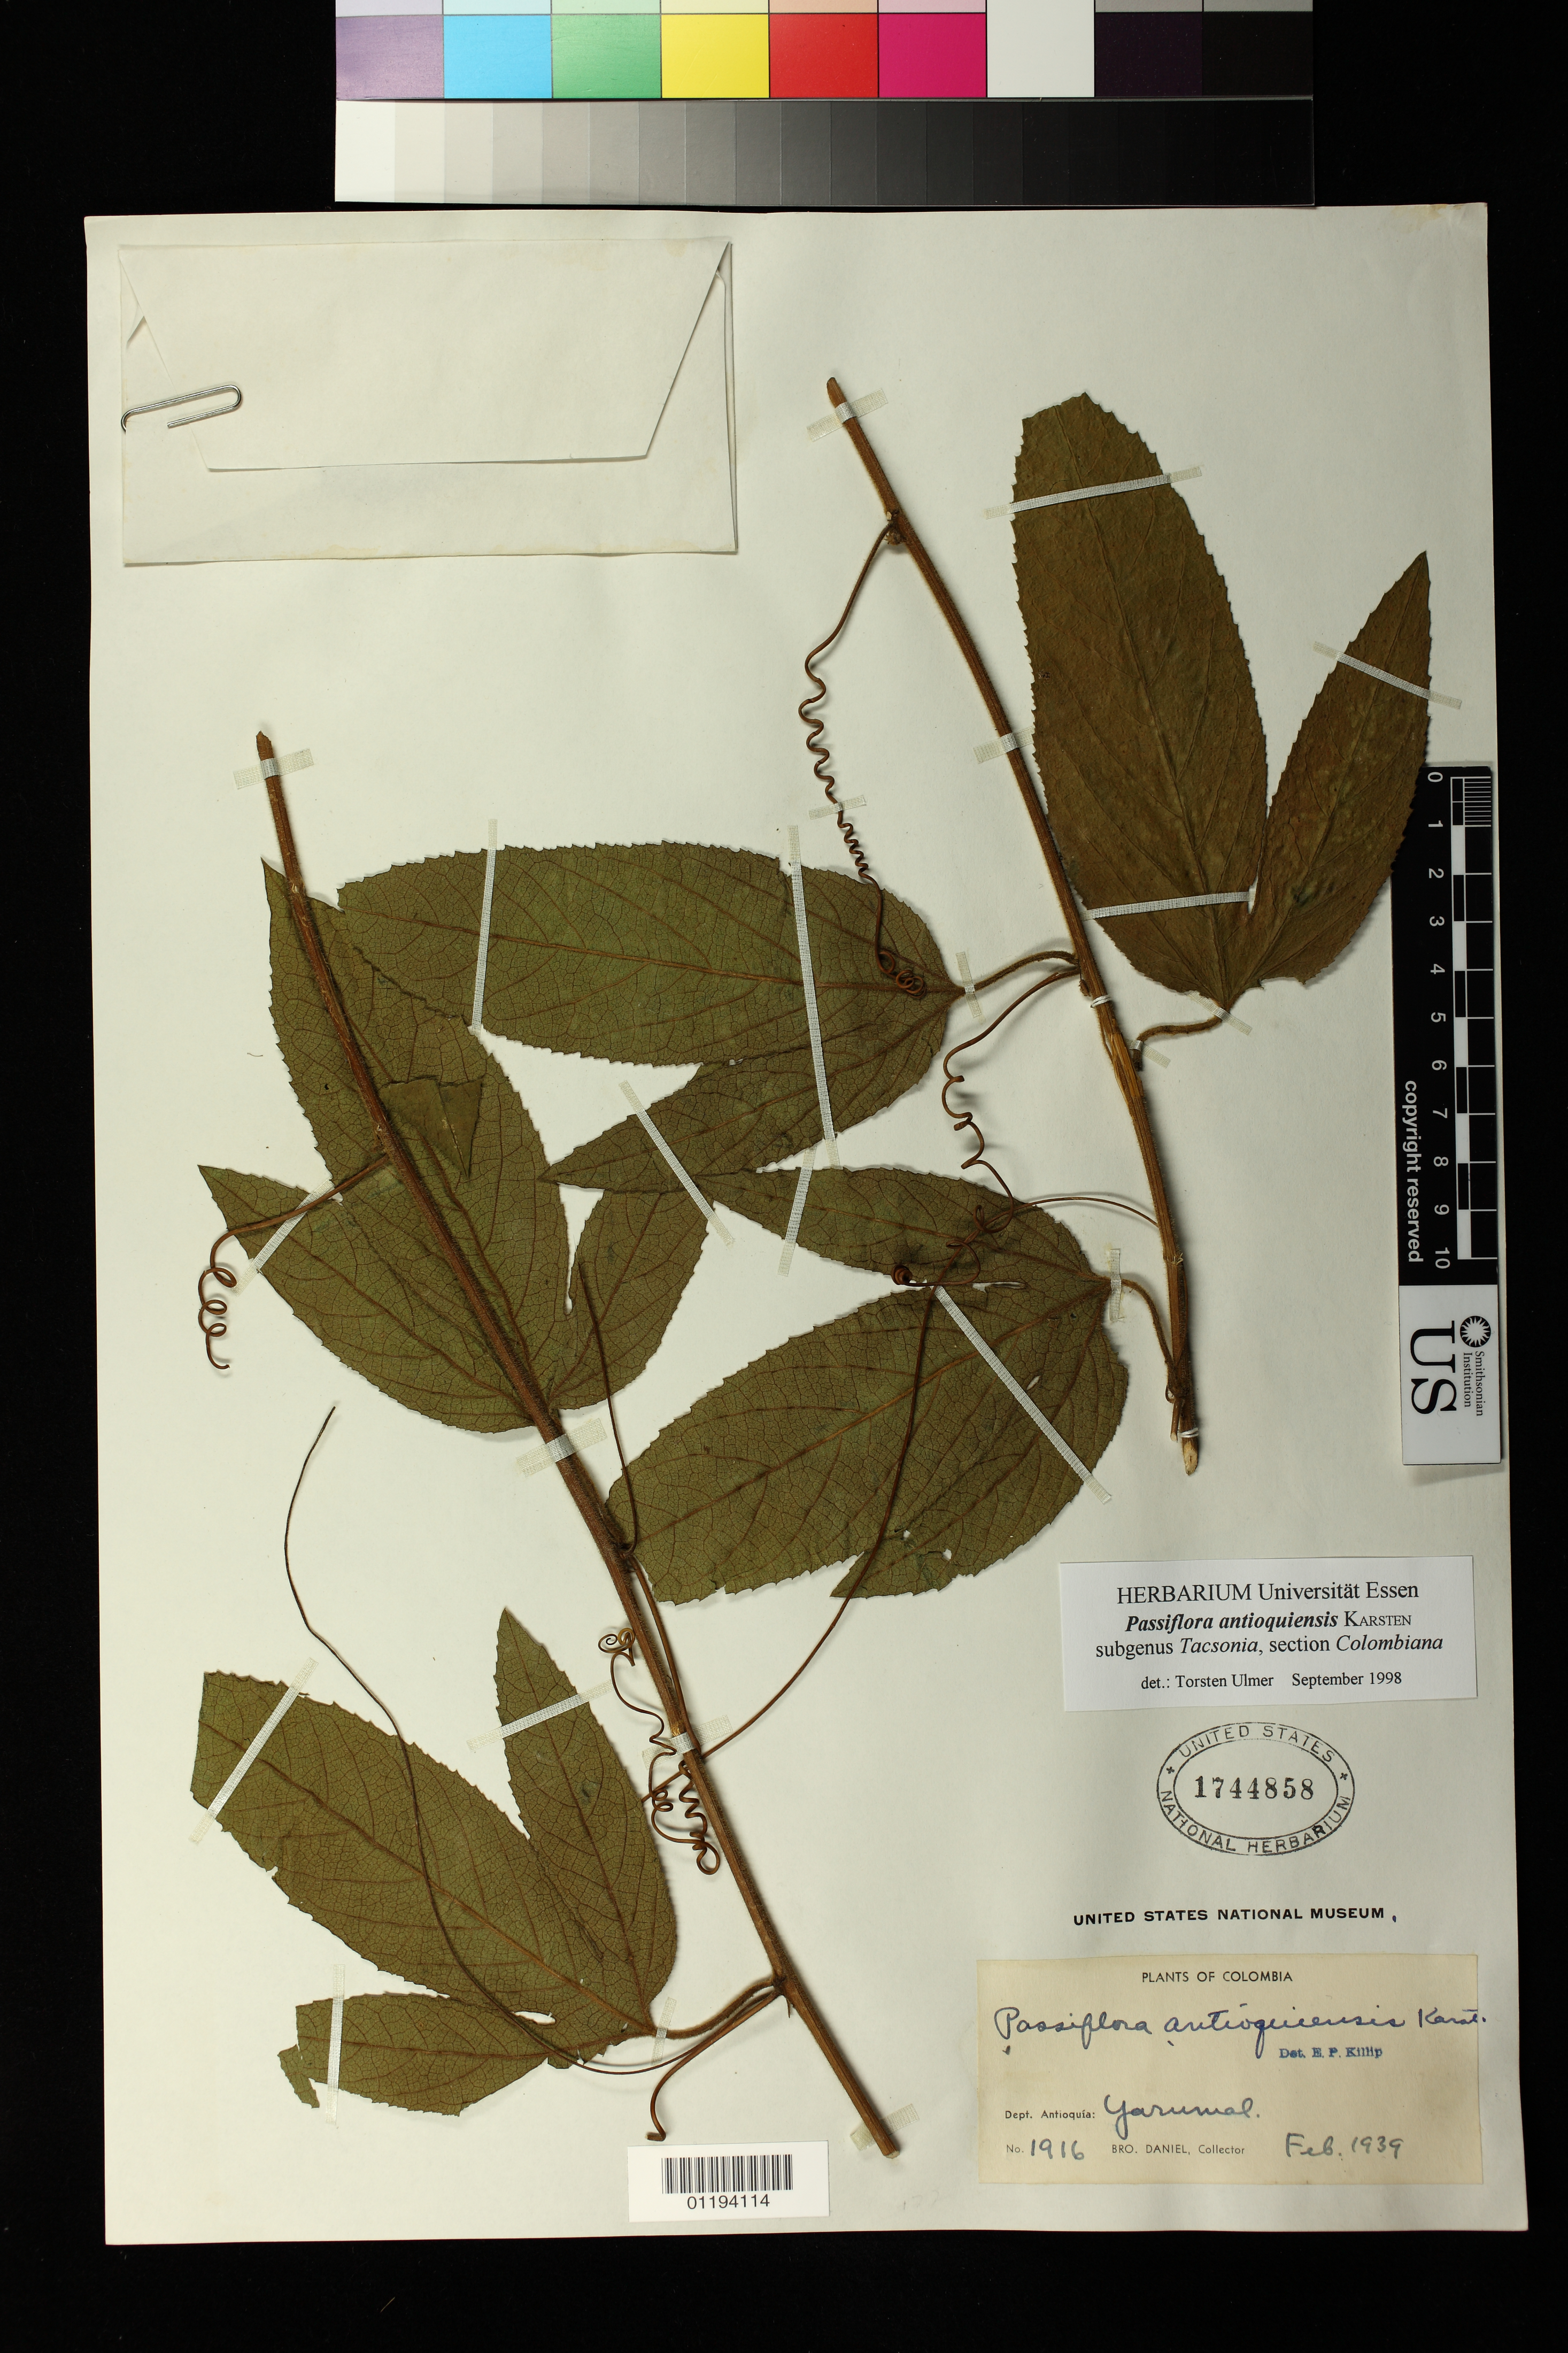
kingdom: Plantae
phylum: Tracheophyta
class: Magnoliopsida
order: Malpighiales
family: Passifloraceae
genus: Passiflora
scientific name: Passiflora antioquiensis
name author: H. Karst.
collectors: Bro. Daniel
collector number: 1916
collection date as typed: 1939-02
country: Colombia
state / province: Antioquia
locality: Yarumal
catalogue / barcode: US 1744858